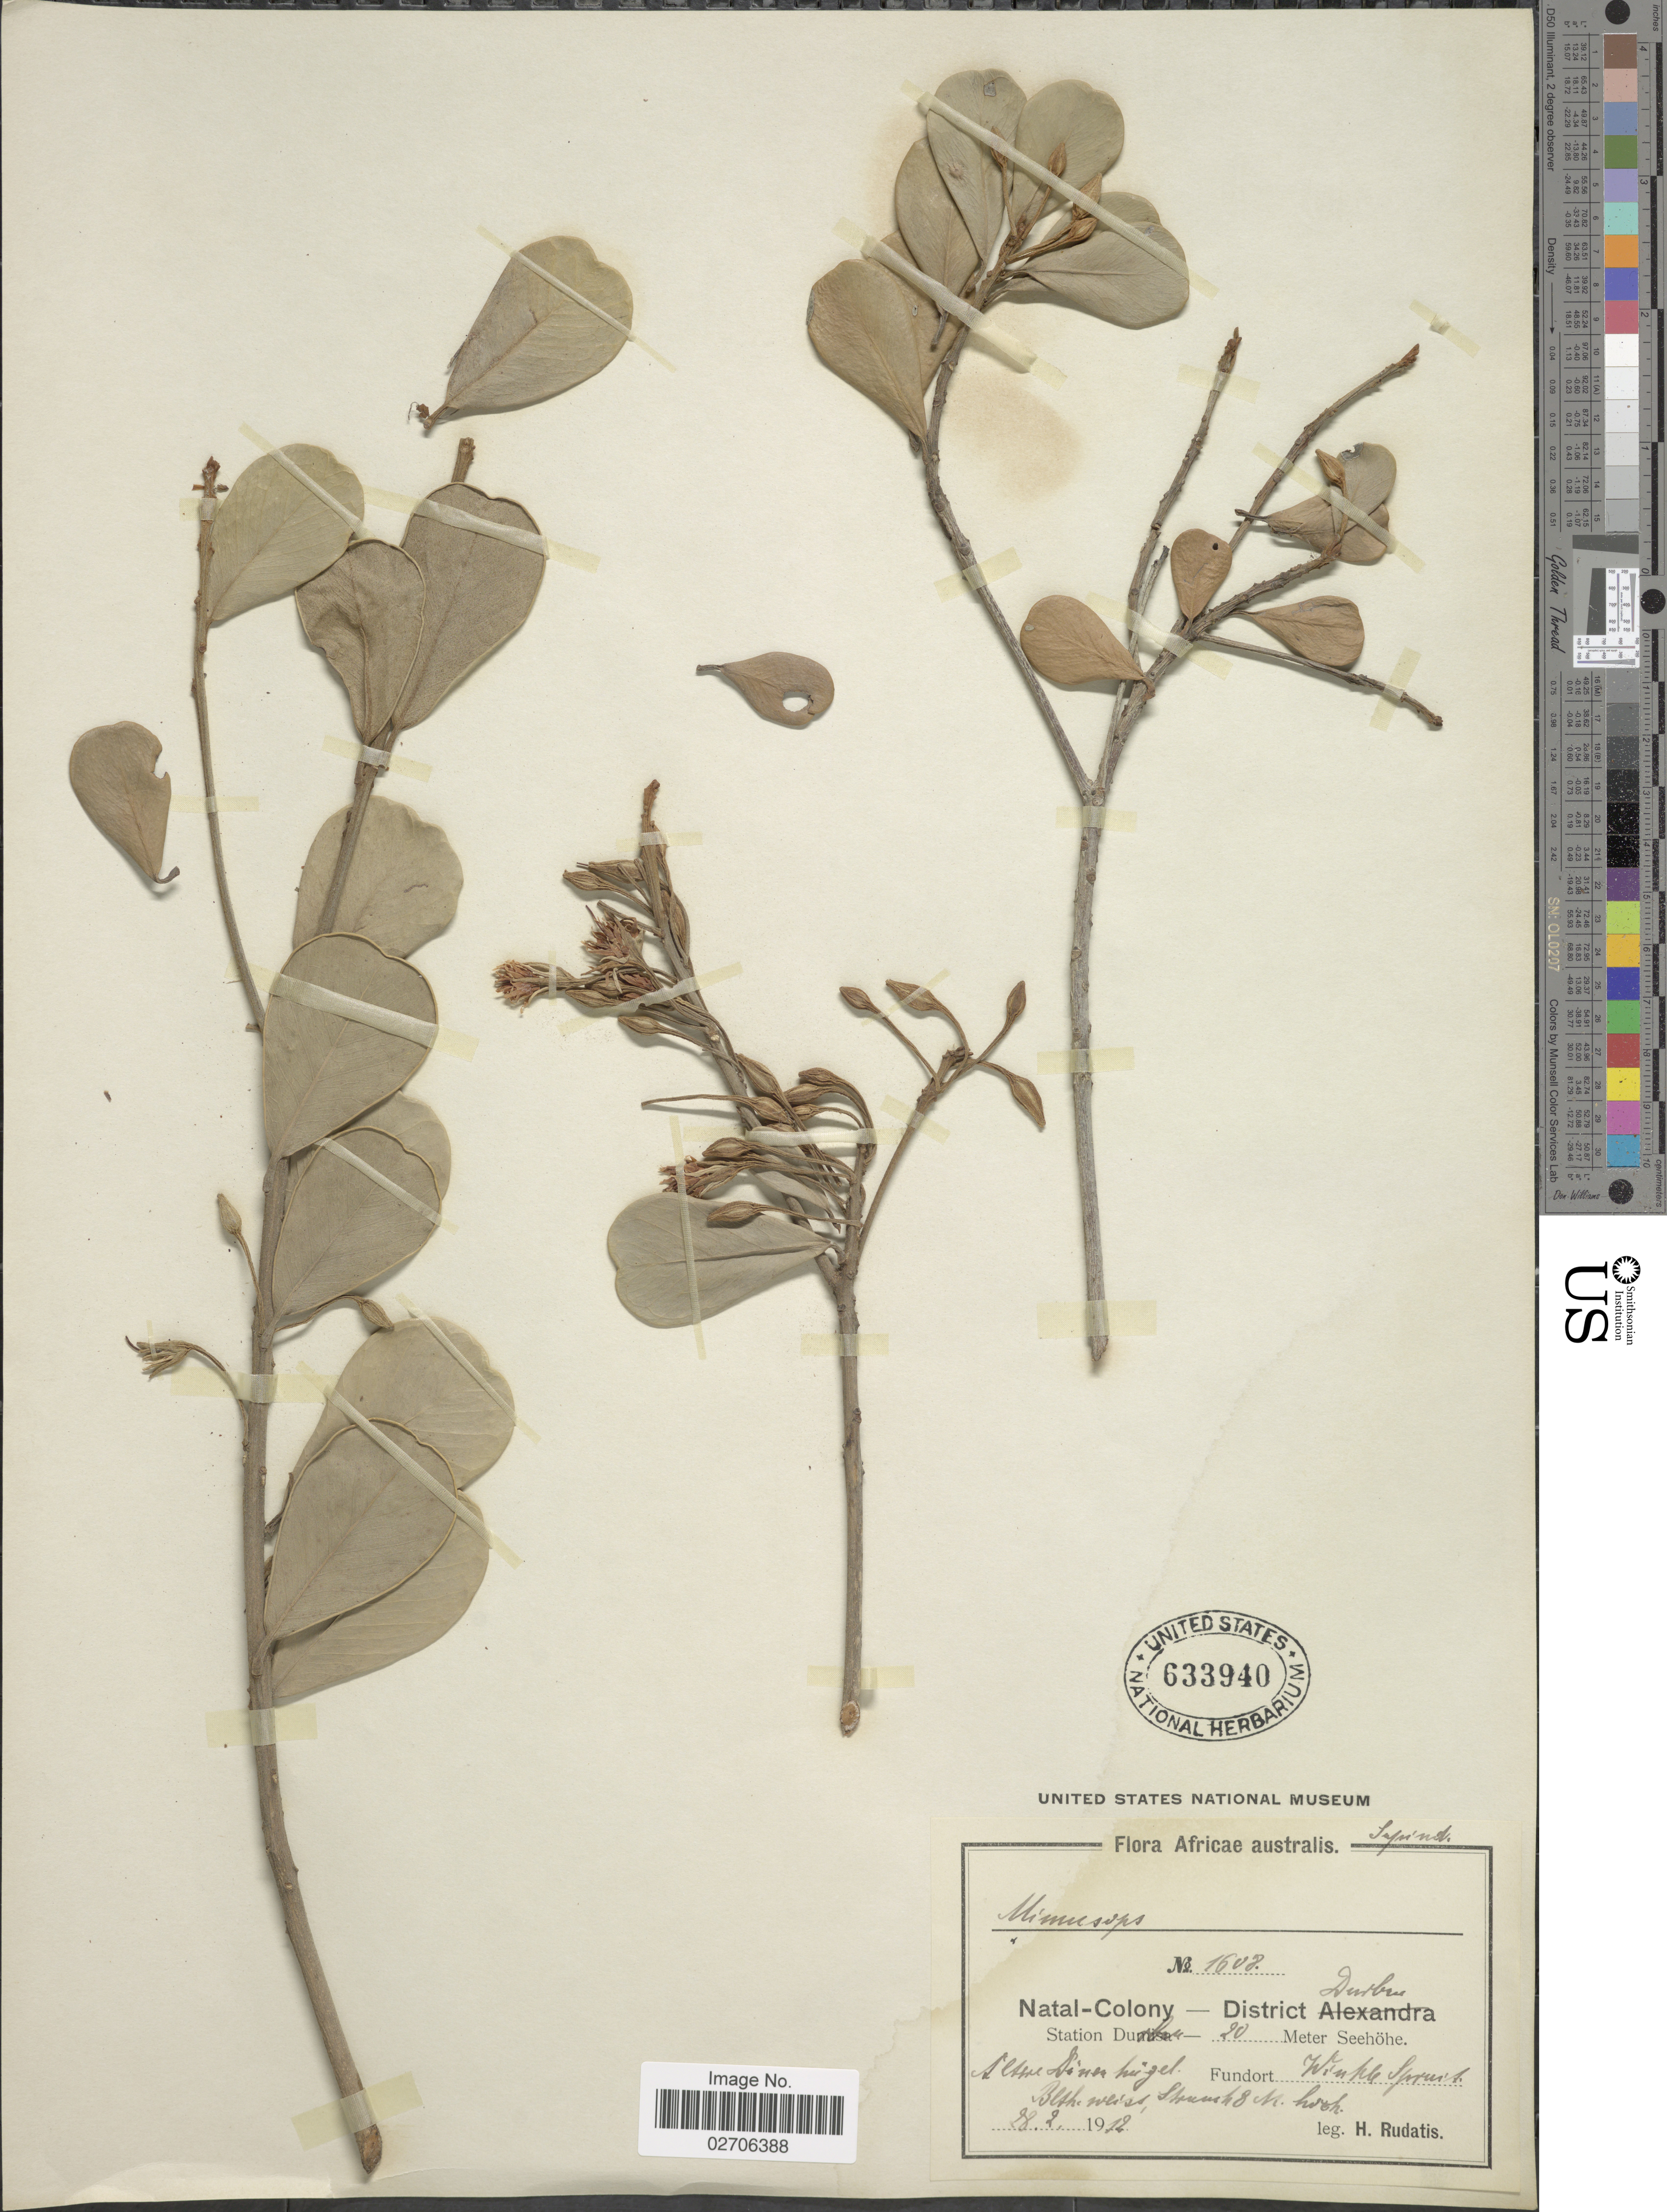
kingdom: Plantae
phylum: Tracheophyta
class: Magnoliopsida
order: Ericales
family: Sapotaceae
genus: Mimusops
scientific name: Mimusops sp.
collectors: H. Rudatis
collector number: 1608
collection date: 1912-02-28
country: South Africa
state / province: KwaZulu-Natal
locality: Natal-Colony - District Durban, Station Durban, Winkle Spruit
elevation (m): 20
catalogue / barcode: US 633940